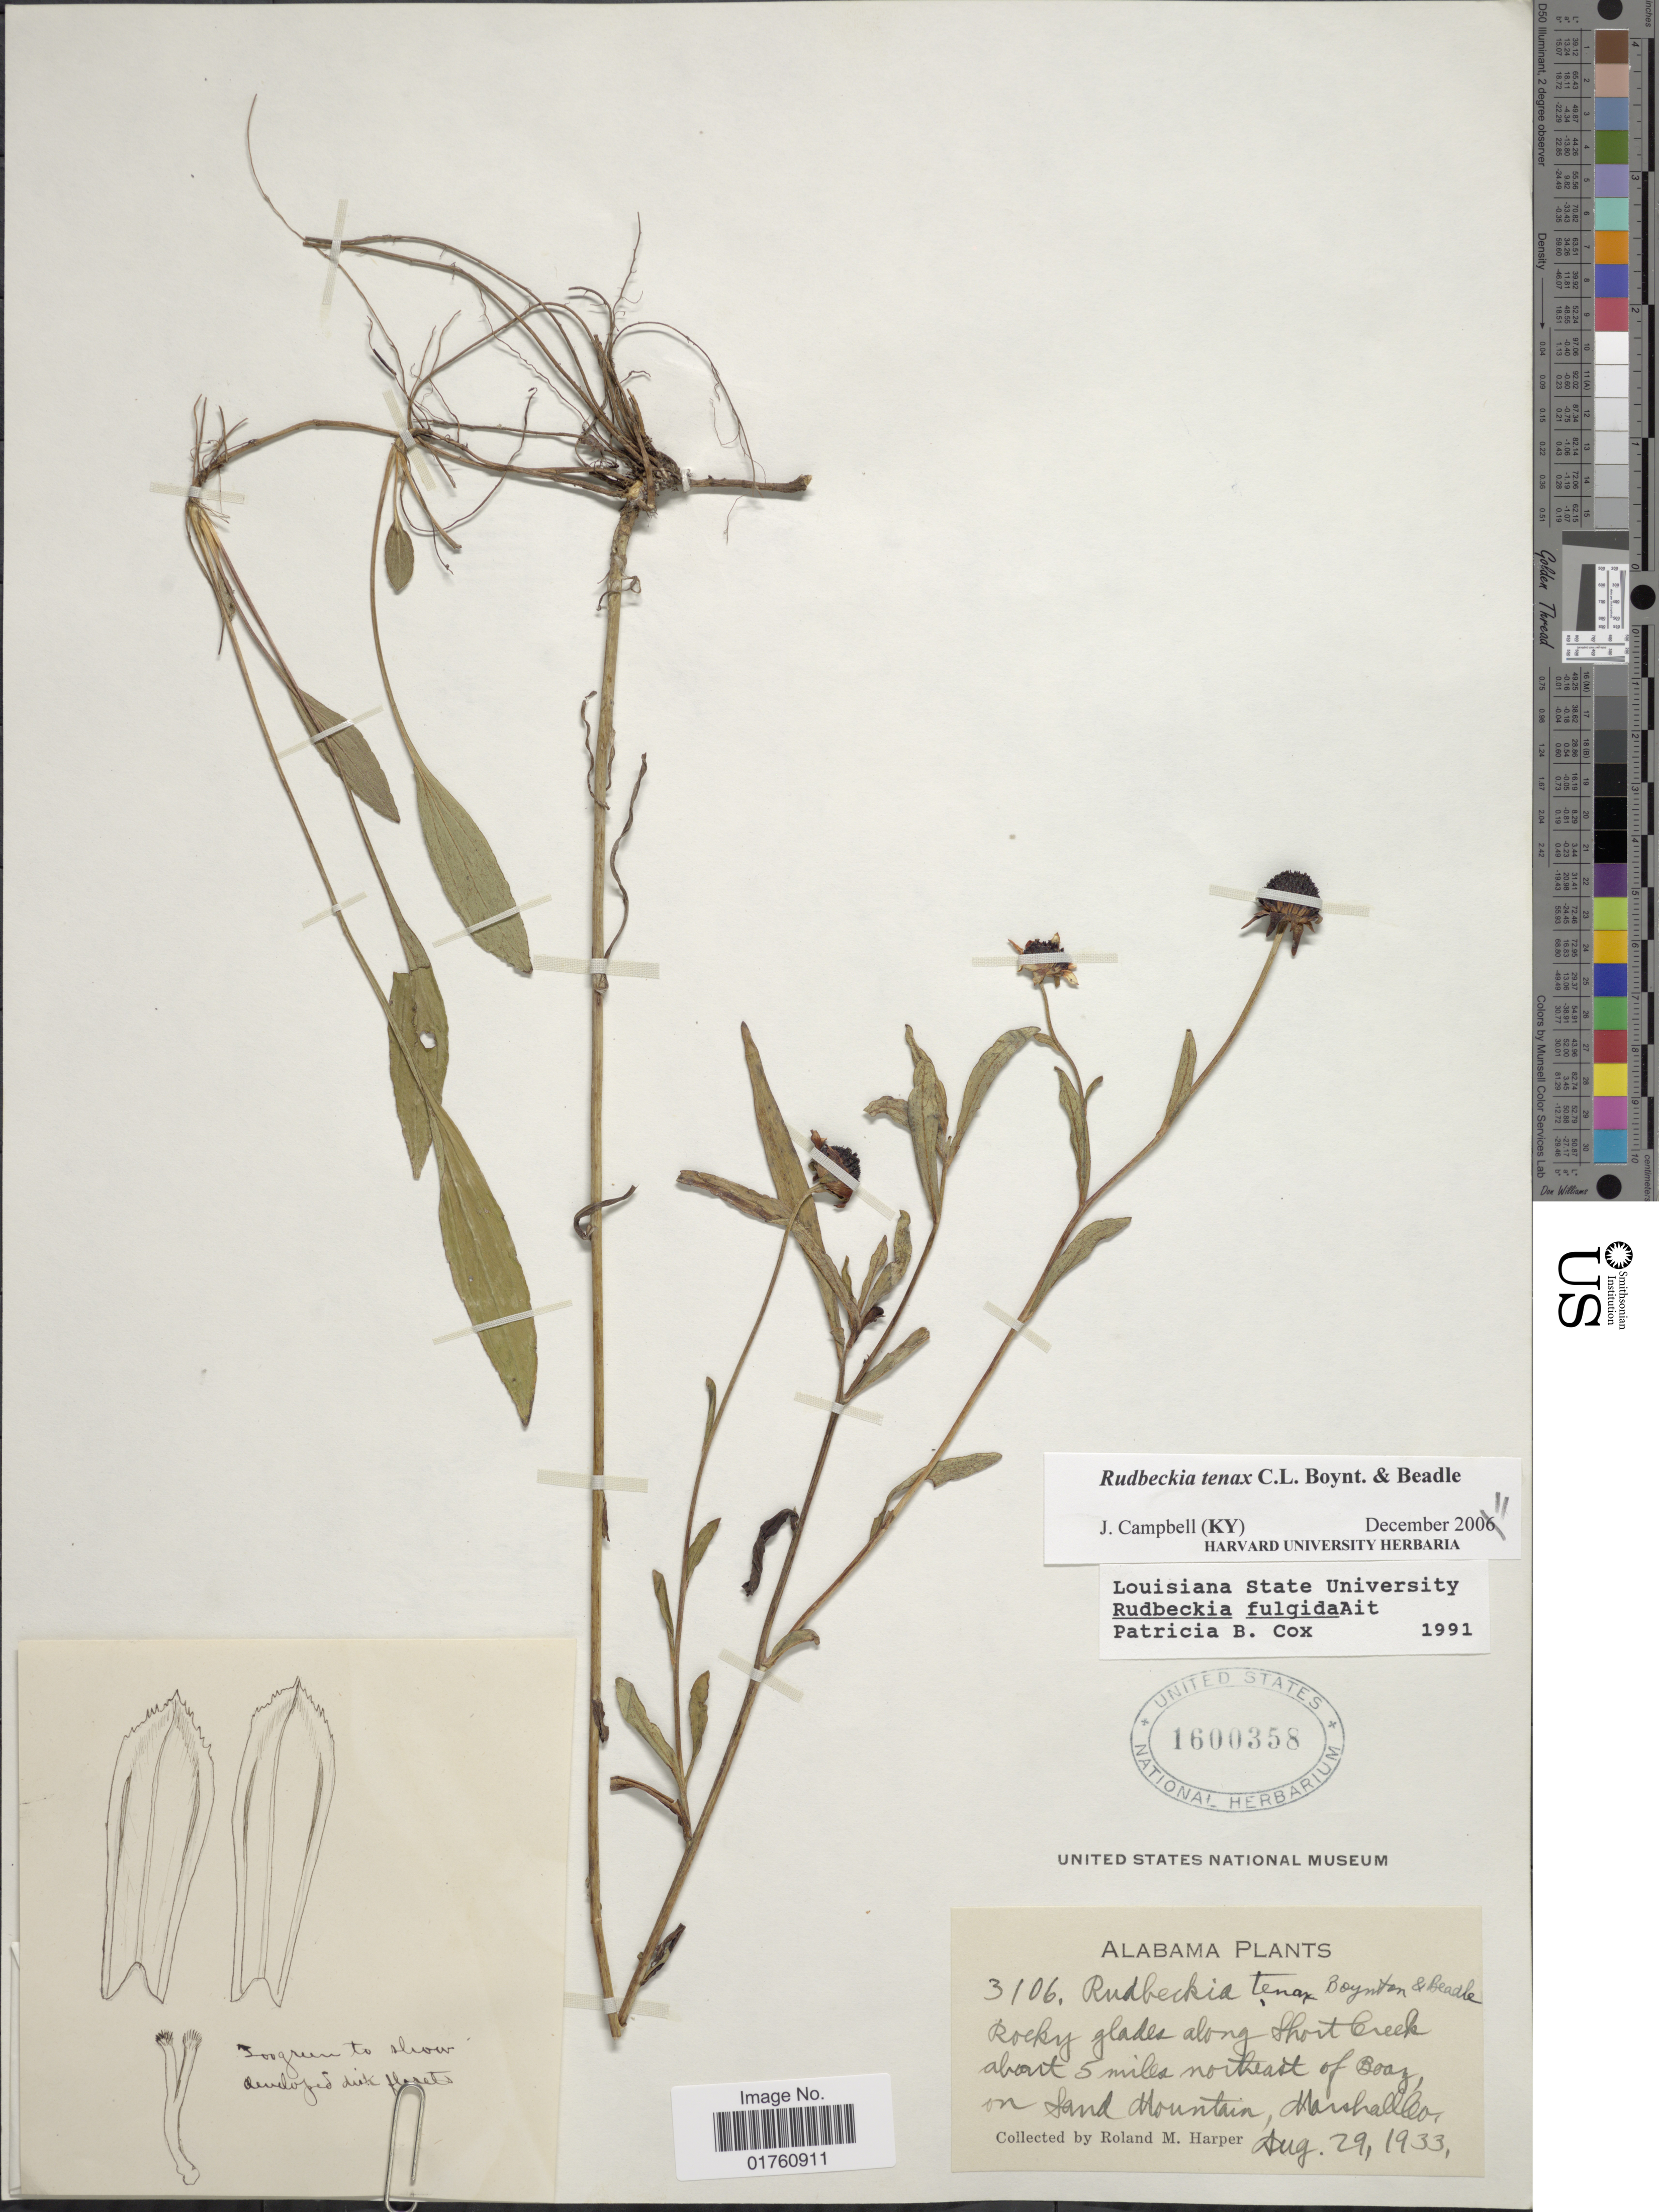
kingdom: Plantae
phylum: Tracheophyta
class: Magnoliopsida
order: Asterales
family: Asteraceae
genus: Rudbeckia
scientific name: Rudbeckia tenax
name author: C.L. Boynton & Beadle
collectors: R. M. Harper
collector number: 3106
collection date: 1933-08-29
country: United States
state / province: Alabama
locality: Rocky glades along short Creek abut 5 miles northeast of Boaz, on sand Mountain, Marshall Co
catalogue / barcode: US 1600358